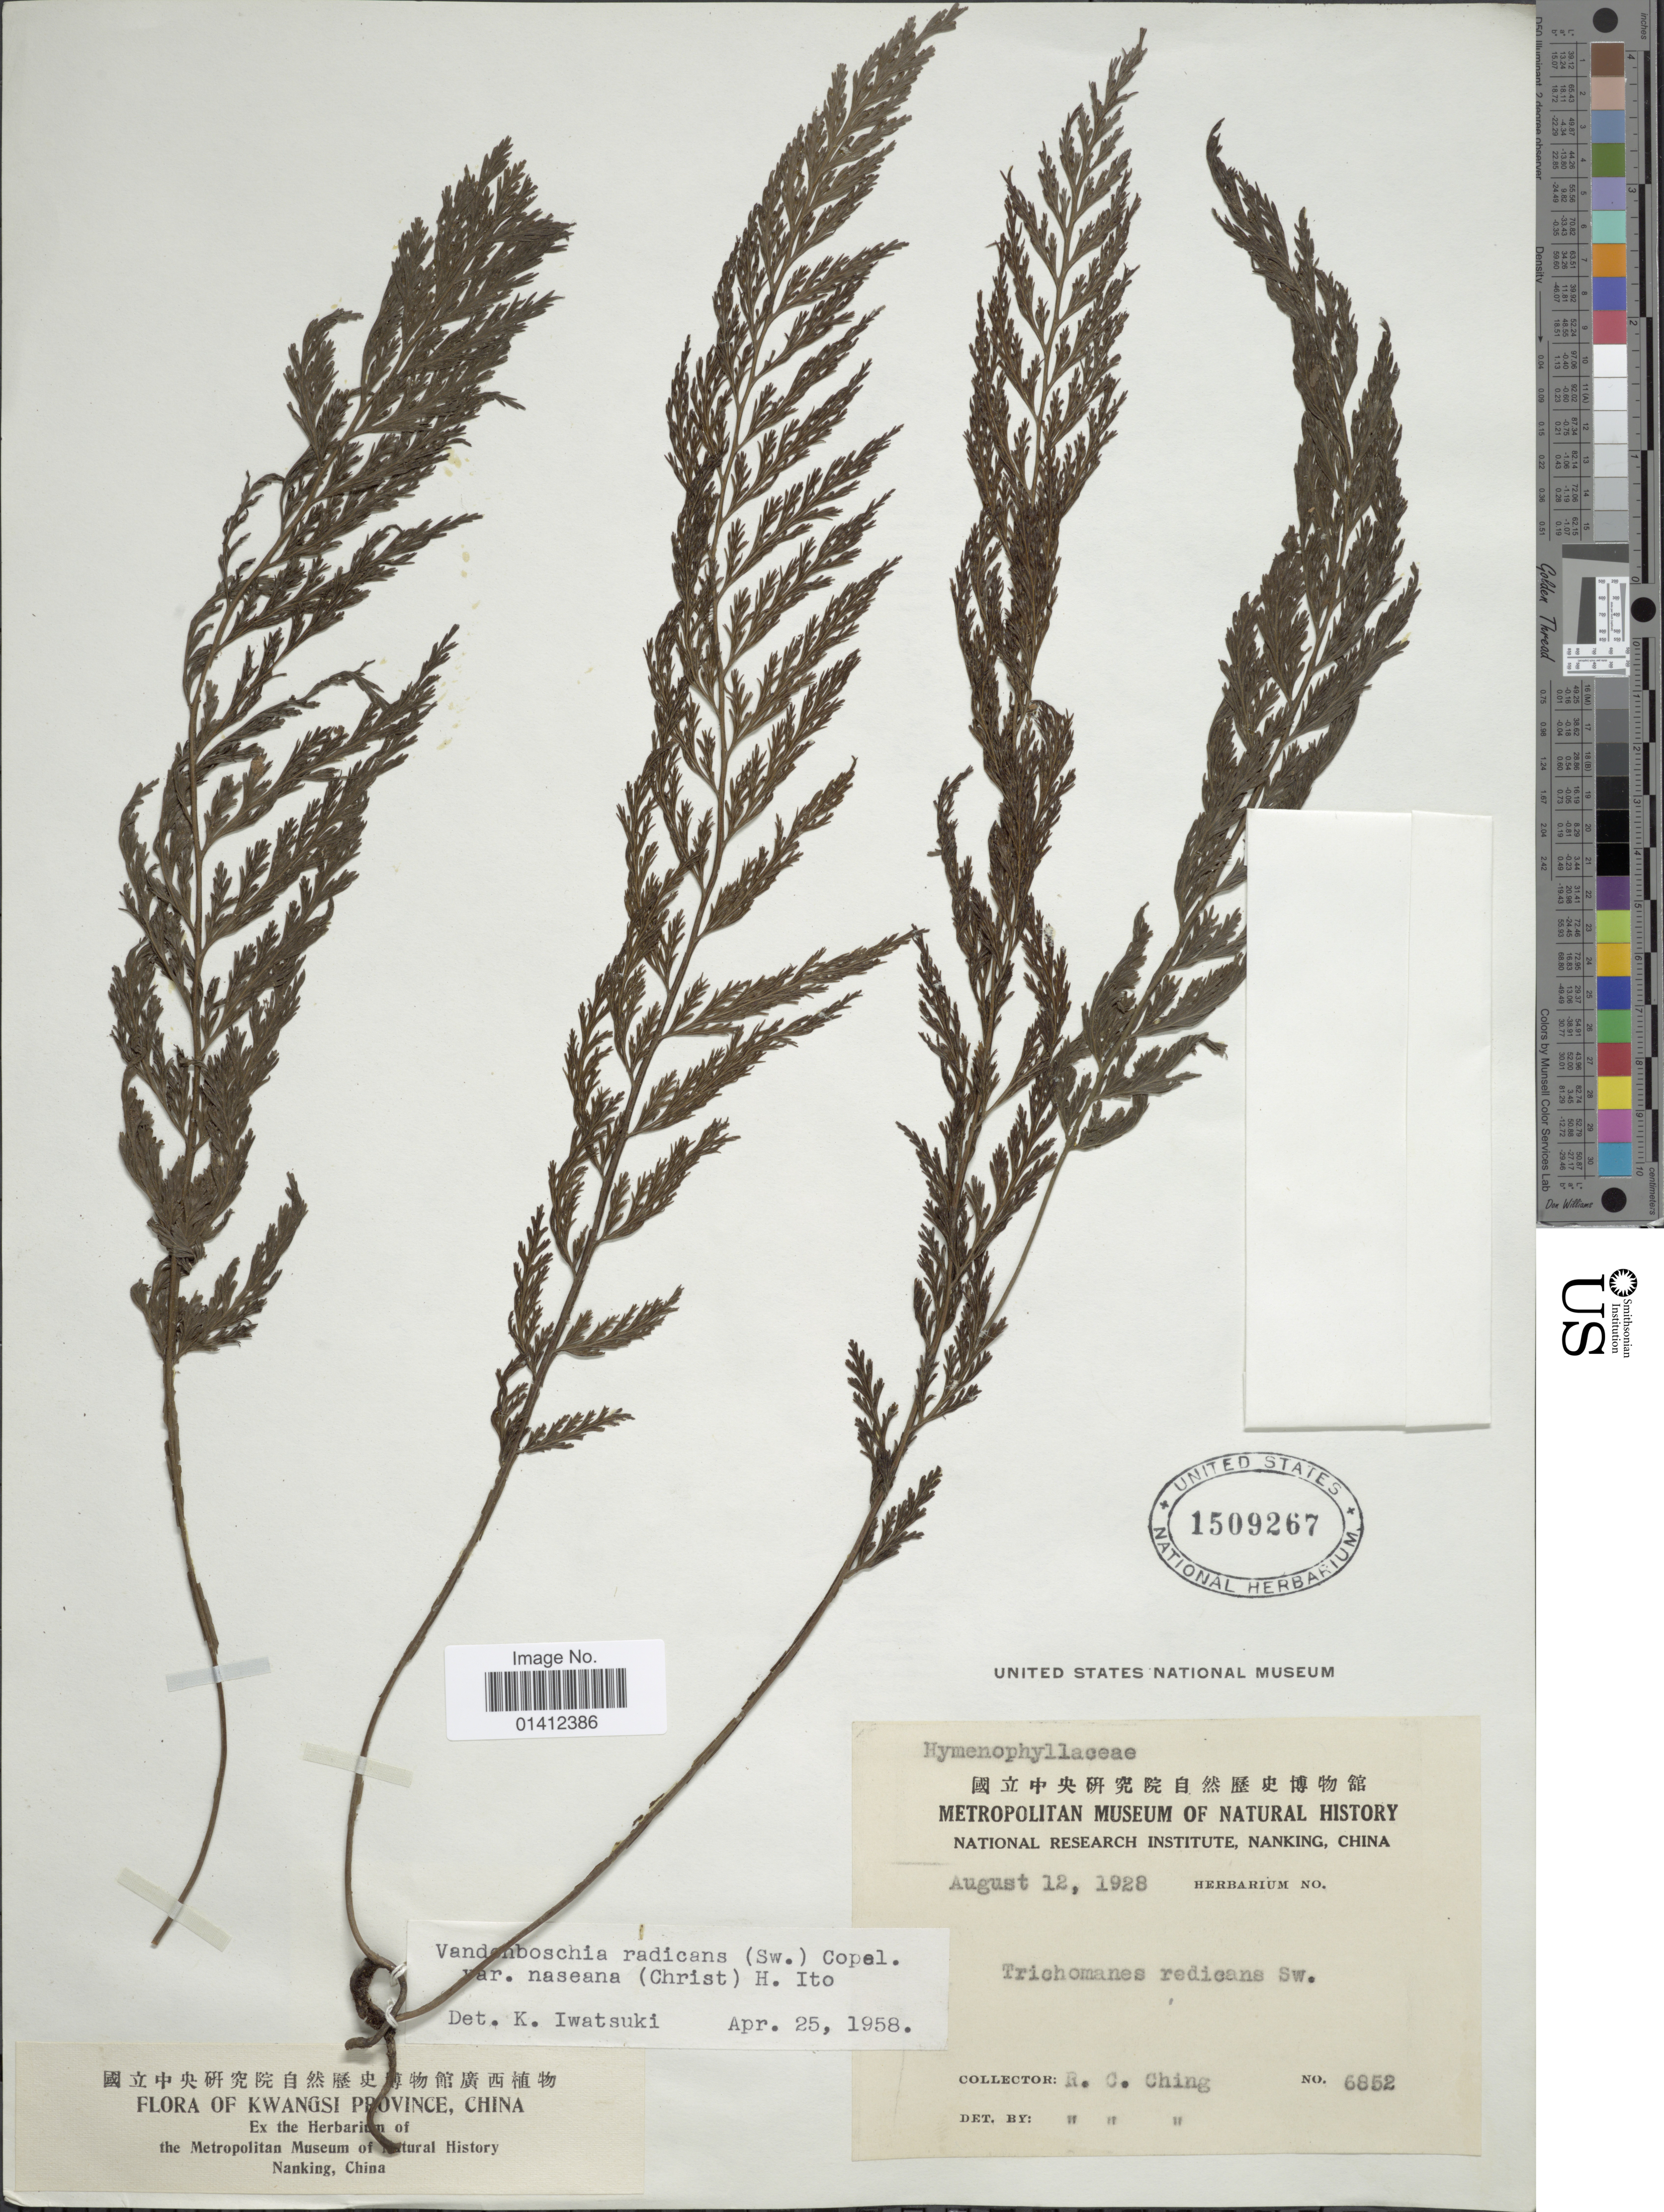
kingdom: Plantae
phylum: Tracheophyta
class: Polypodiopsida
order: Hymenophyllales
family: Hymenophyllaceae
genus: Vandenboschia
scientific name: Vandenboschia radicans var. naseana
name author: (Christ) H. Itô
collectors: R. C. Ching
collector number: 6852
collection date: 1928-08-12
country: China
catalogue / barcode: US 1509267